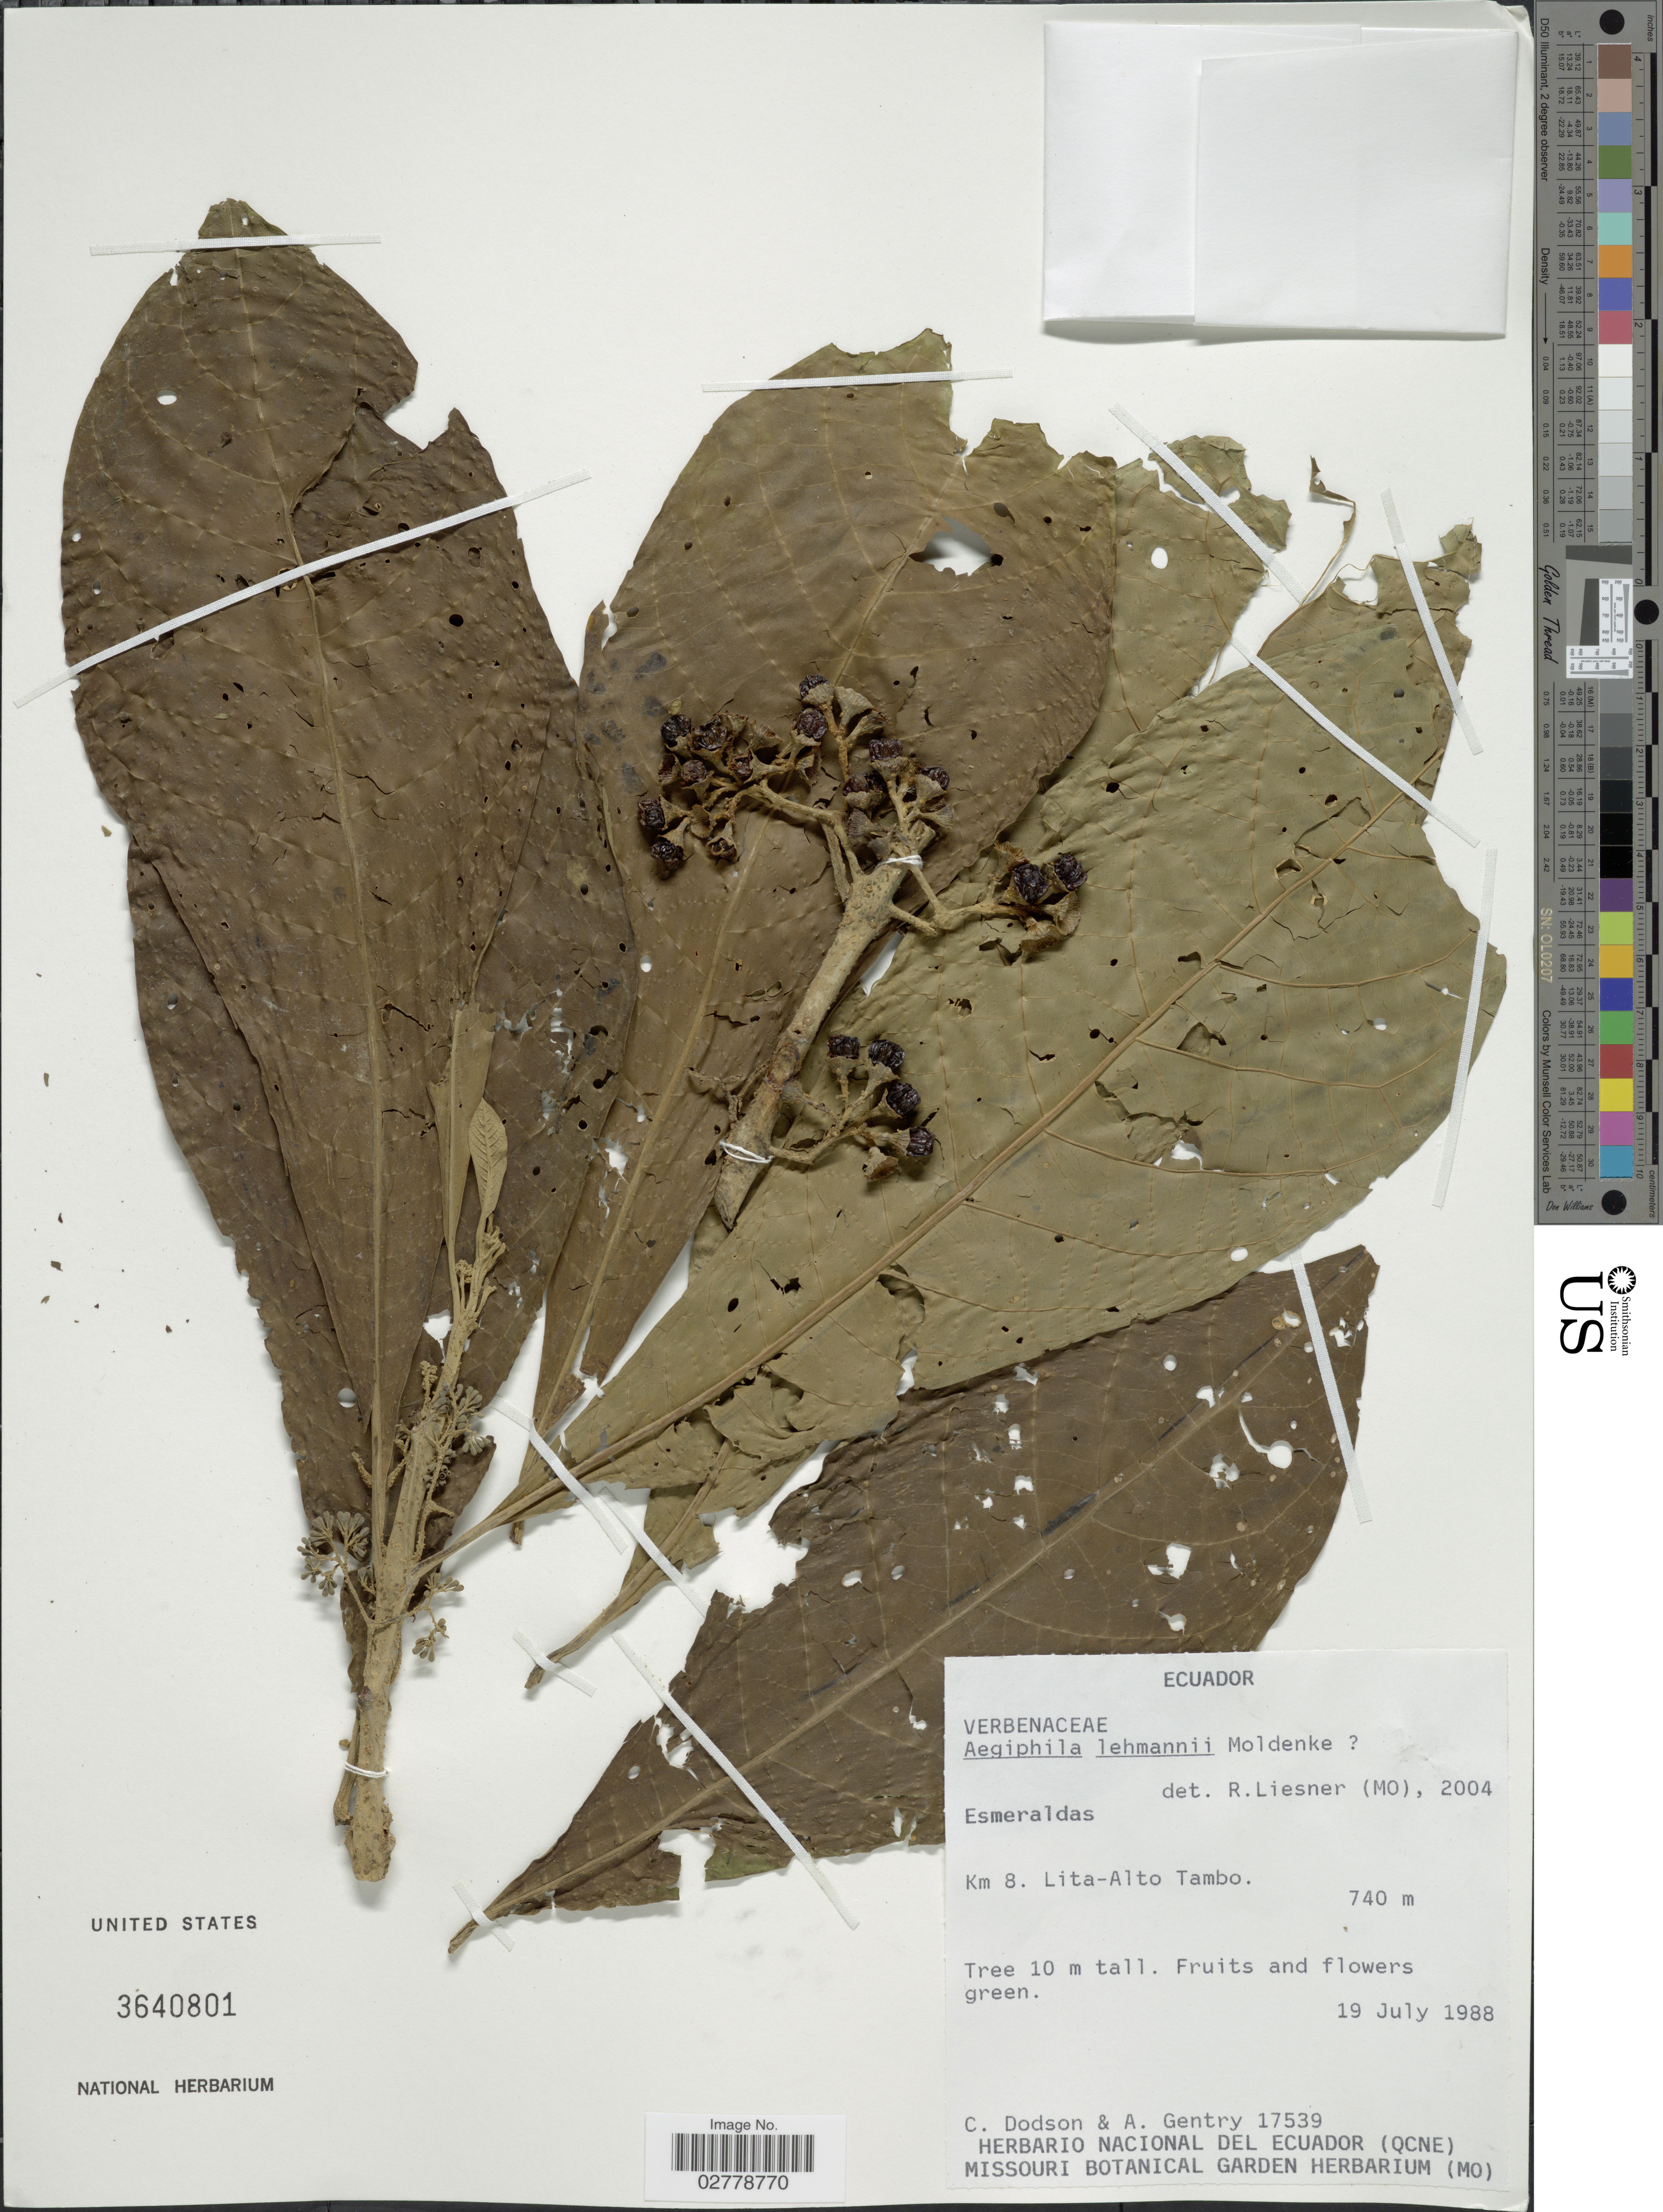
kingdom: Plantae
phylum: Tracheophyta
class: Magnoliopsida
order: Lamiales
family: Lamiaceae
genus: Aegiphila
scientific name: Aegiphila lehmannii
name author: Moldenke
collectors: C. Dodson & A. H. Gentry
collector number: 17539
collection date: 1988-07-19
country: Ecuador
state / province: Esmeraldas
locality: Km 8. Lita-Alto Tambo.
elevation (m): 740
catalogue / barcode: US 3640801